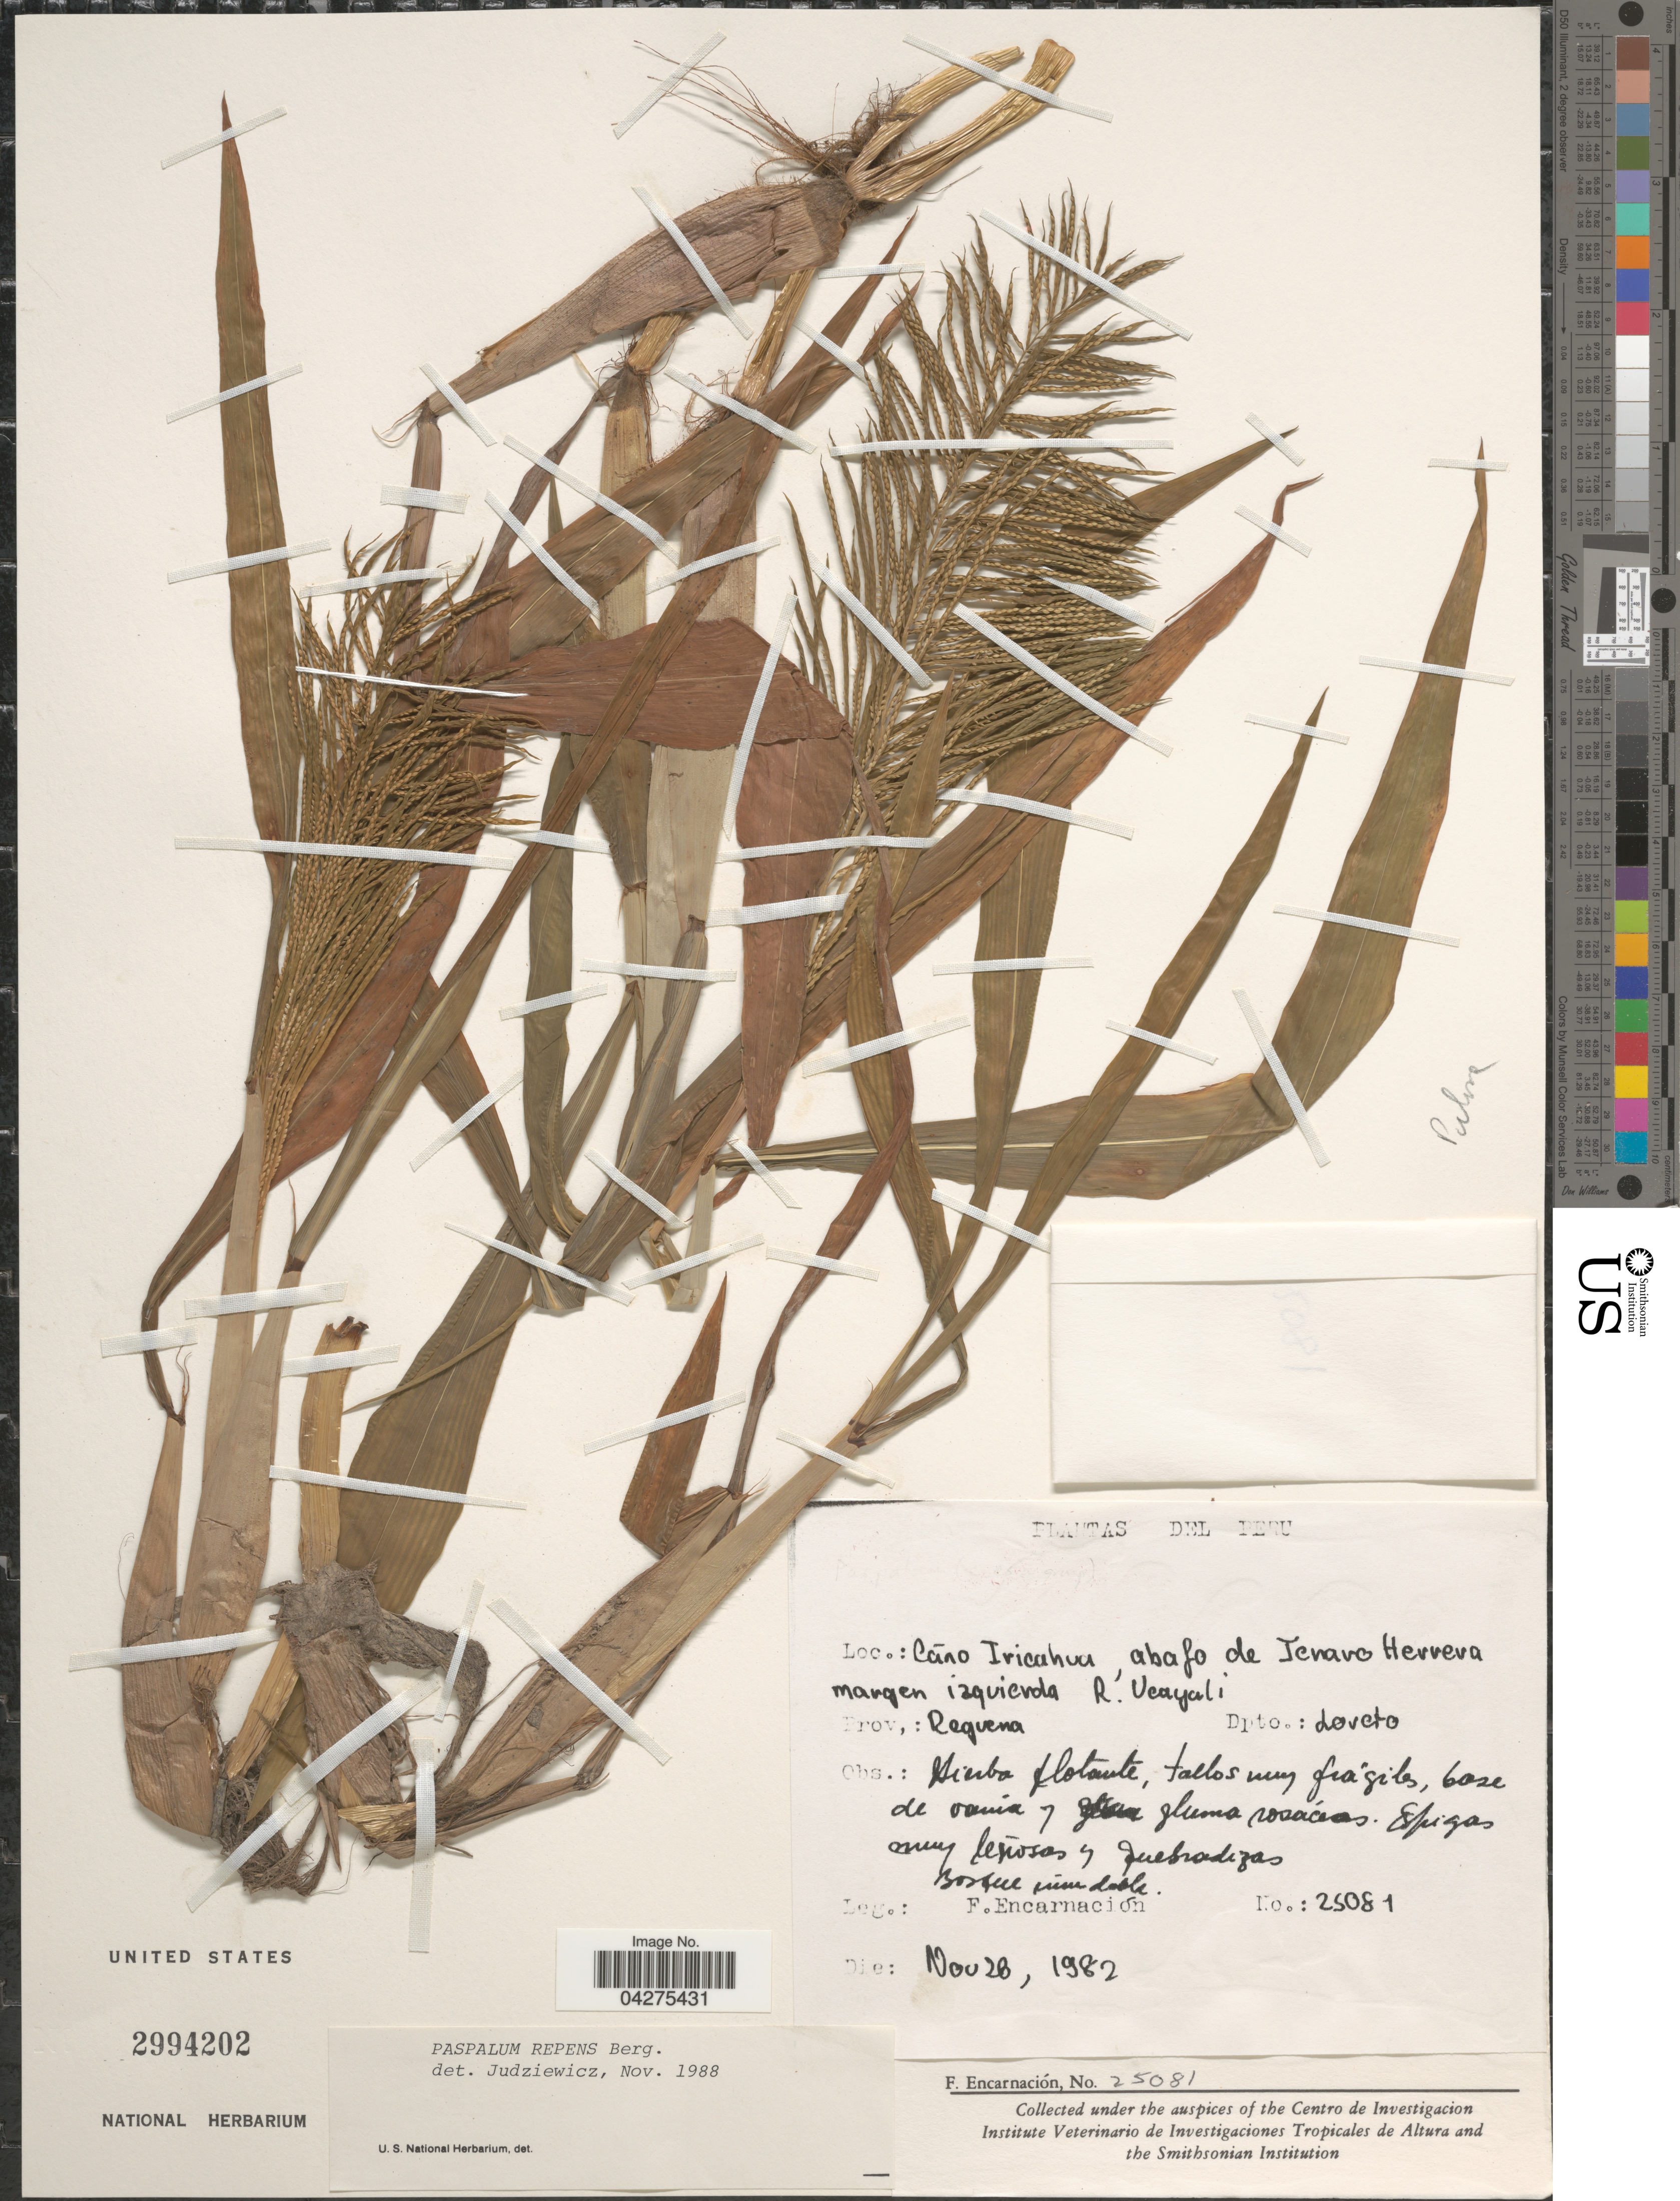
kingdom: Plantae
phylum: Tracheophyta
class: Liliopsida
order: Poales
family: Poaceae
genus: Paspalum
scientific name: Paspalum repens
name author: P.J. Bergius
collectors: F. Encarnación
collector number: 25081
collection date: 1982-11-28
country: Peru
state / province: Loreto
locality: Cáno Iricahua, abajo de Jenaro Herrera margen izquierda R. Veayali. Prov,: Requena. Dpto.: Loreto.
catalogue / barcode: US 2994202